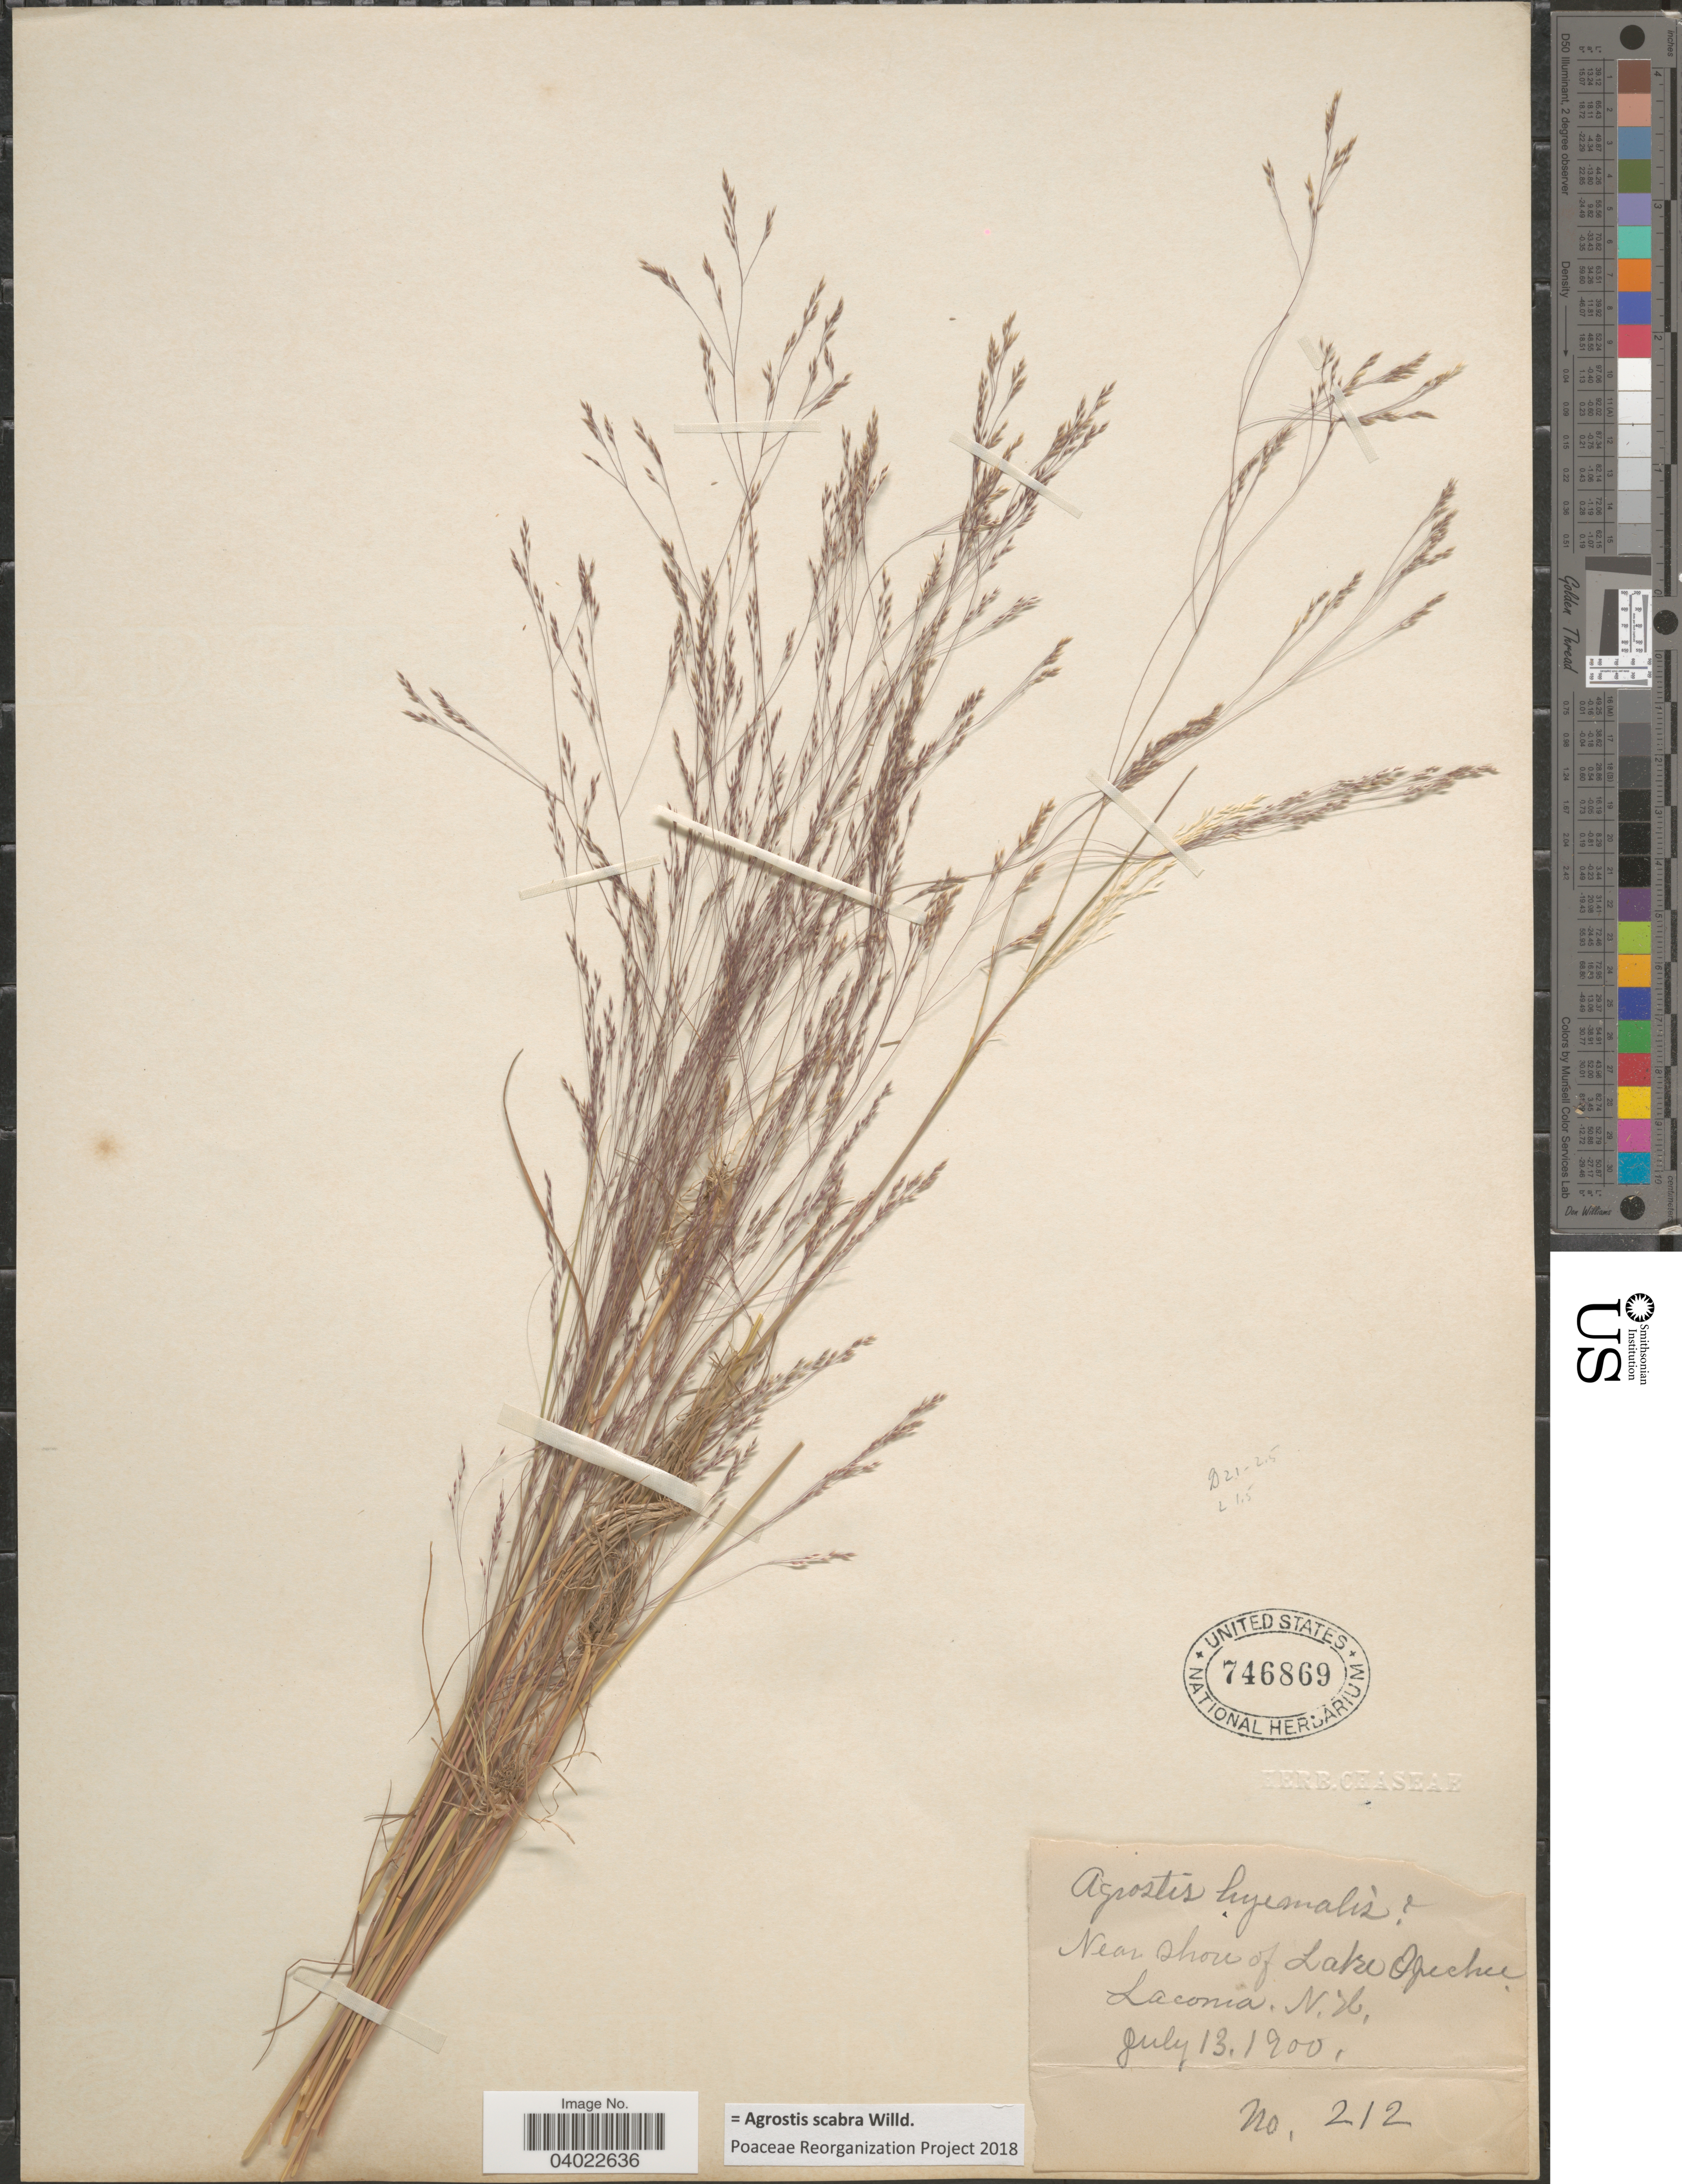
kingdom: Plantae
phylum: Tracheophyta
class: Liliopsida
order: Poales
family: Poaceae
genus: Agrostis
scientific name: Agrostis scabra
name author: Willd.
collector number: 212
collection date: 1900-07-13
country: United States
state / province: New Hampshire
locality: Near shore of Lake Opechee, Laconia.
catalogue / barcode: US 746869